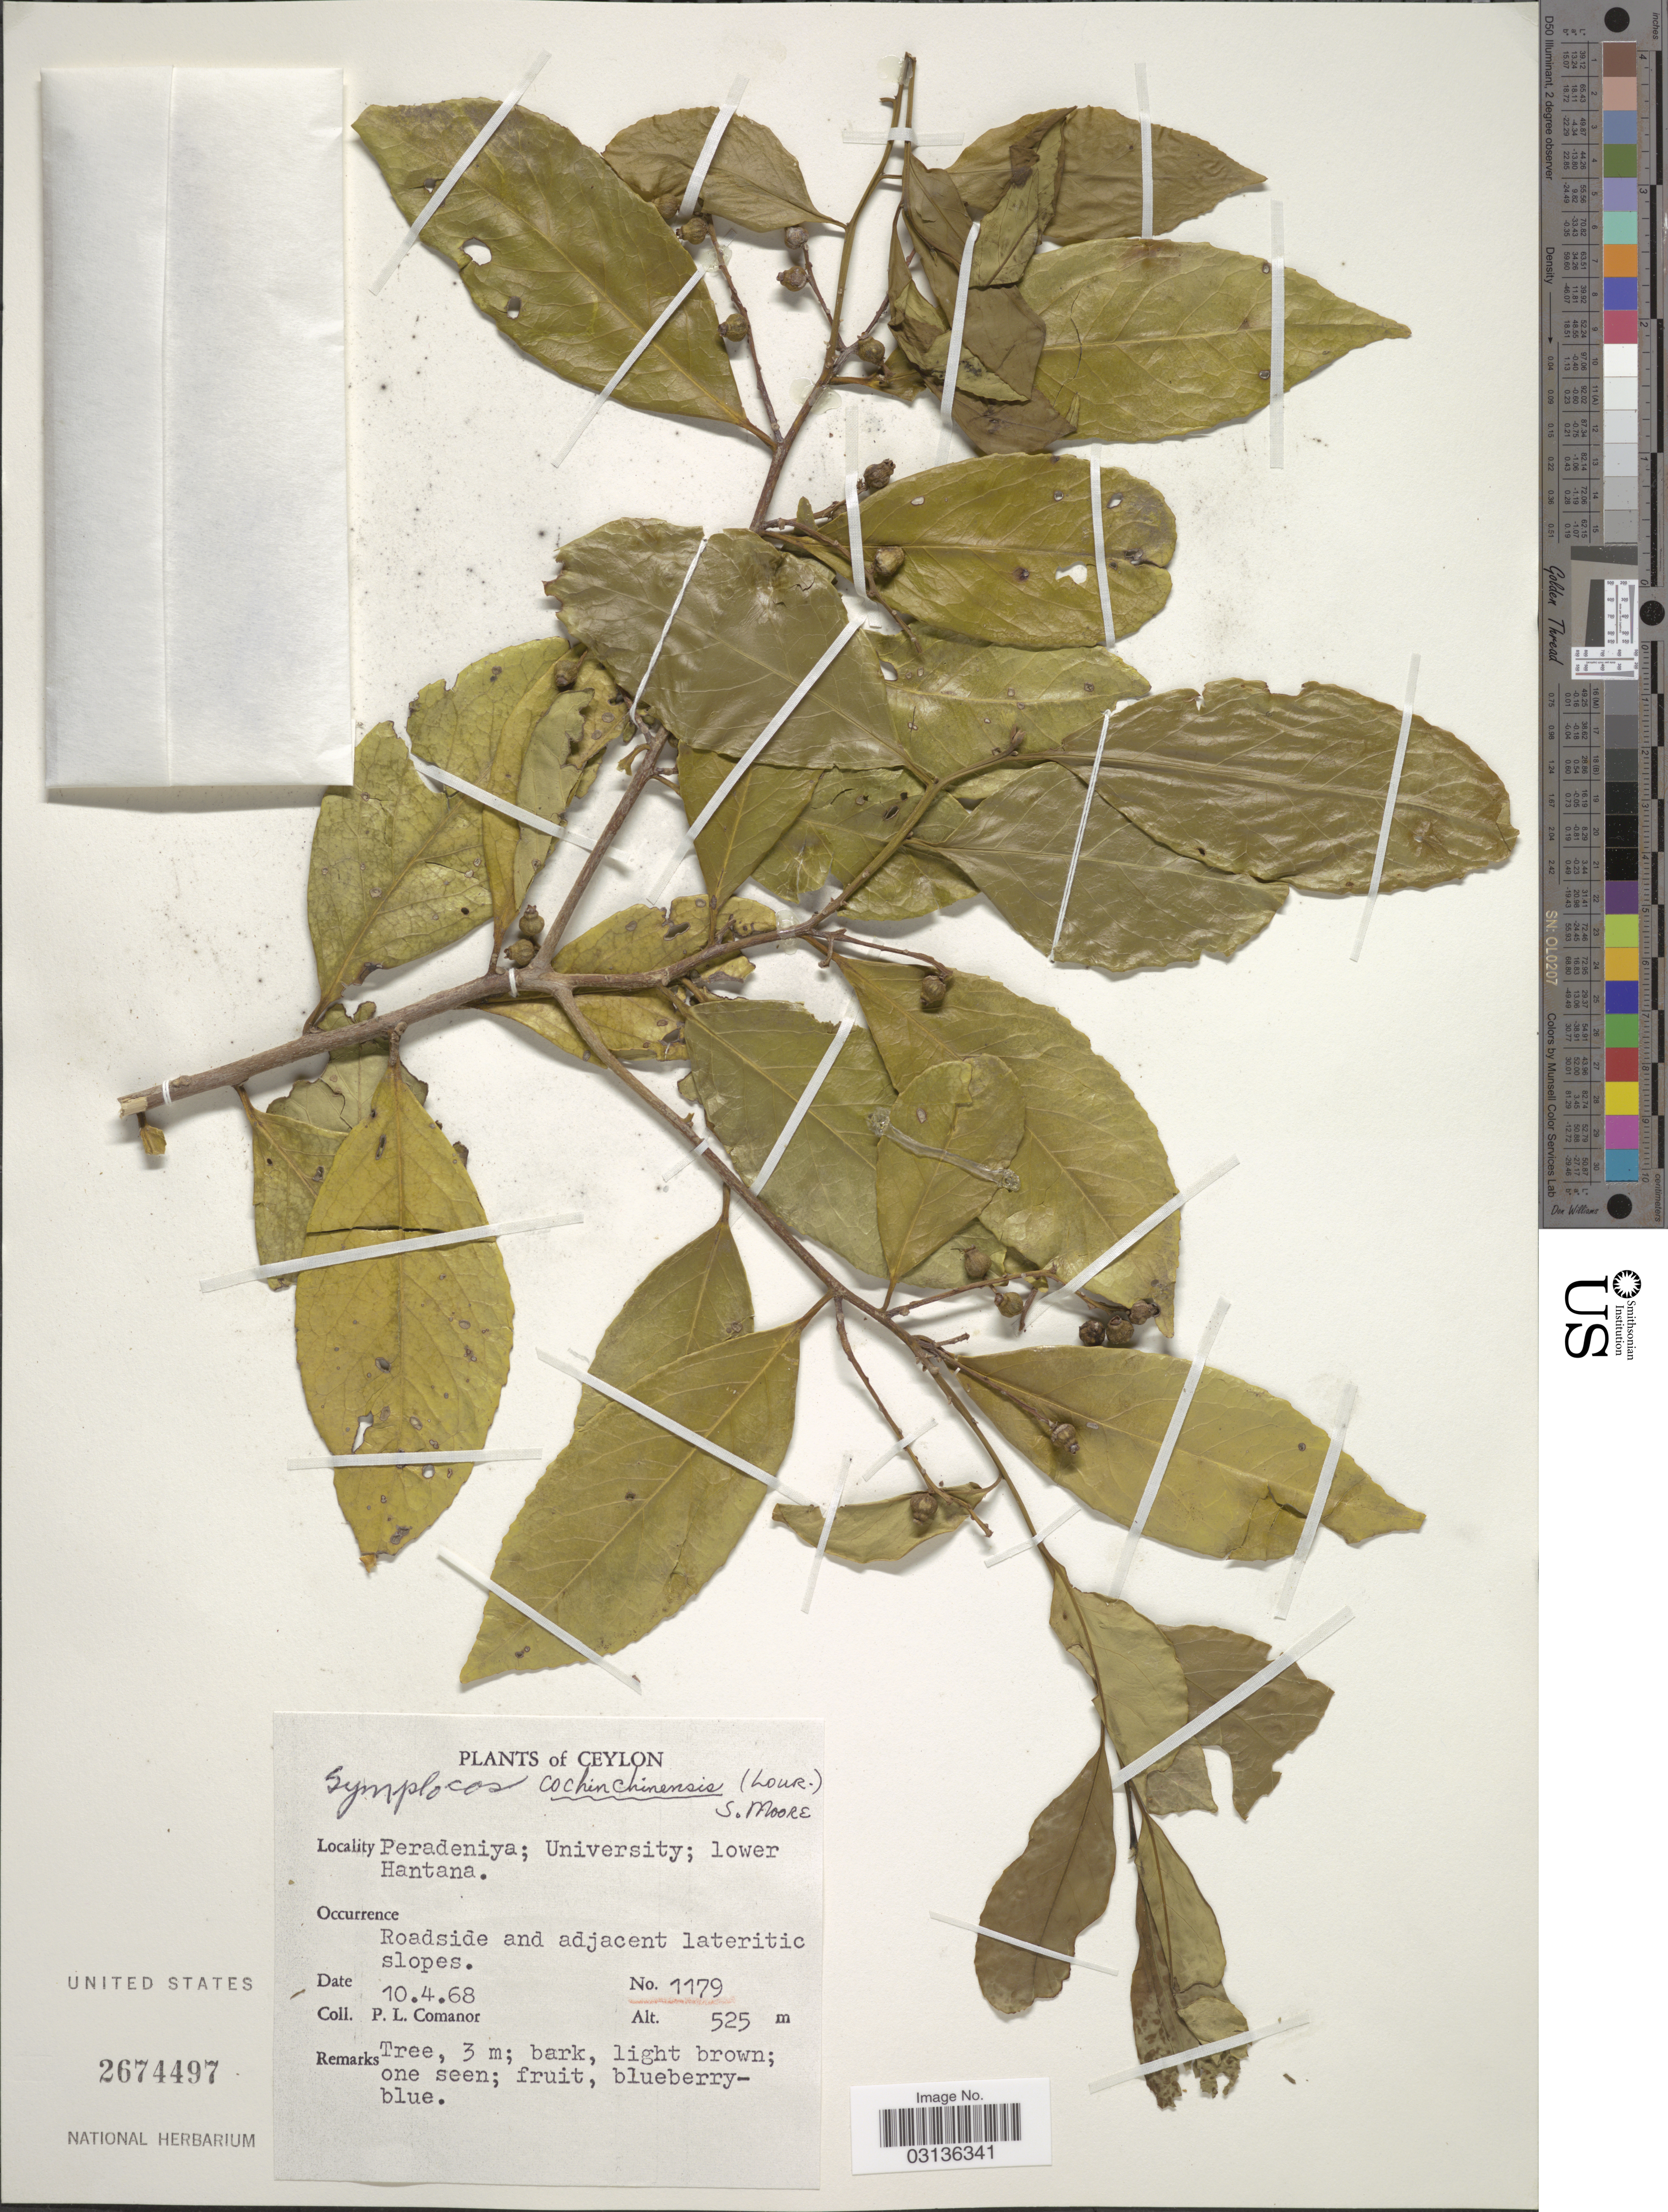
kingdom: Plantae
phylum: Tracheophyta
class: Magnoliopsida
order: Ericales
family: Symplocaceae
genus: Symplocos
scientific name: Symplocos cochinchinensis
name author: (Lour.) S. Moore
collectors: P. Comanor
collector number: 1179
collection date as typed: Transcribed d/m/y: 10/4/68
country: Sri Lanka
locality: Ceylon. Peradeniya; University; lower Hantana.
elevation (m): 525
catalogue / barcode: US 2674497